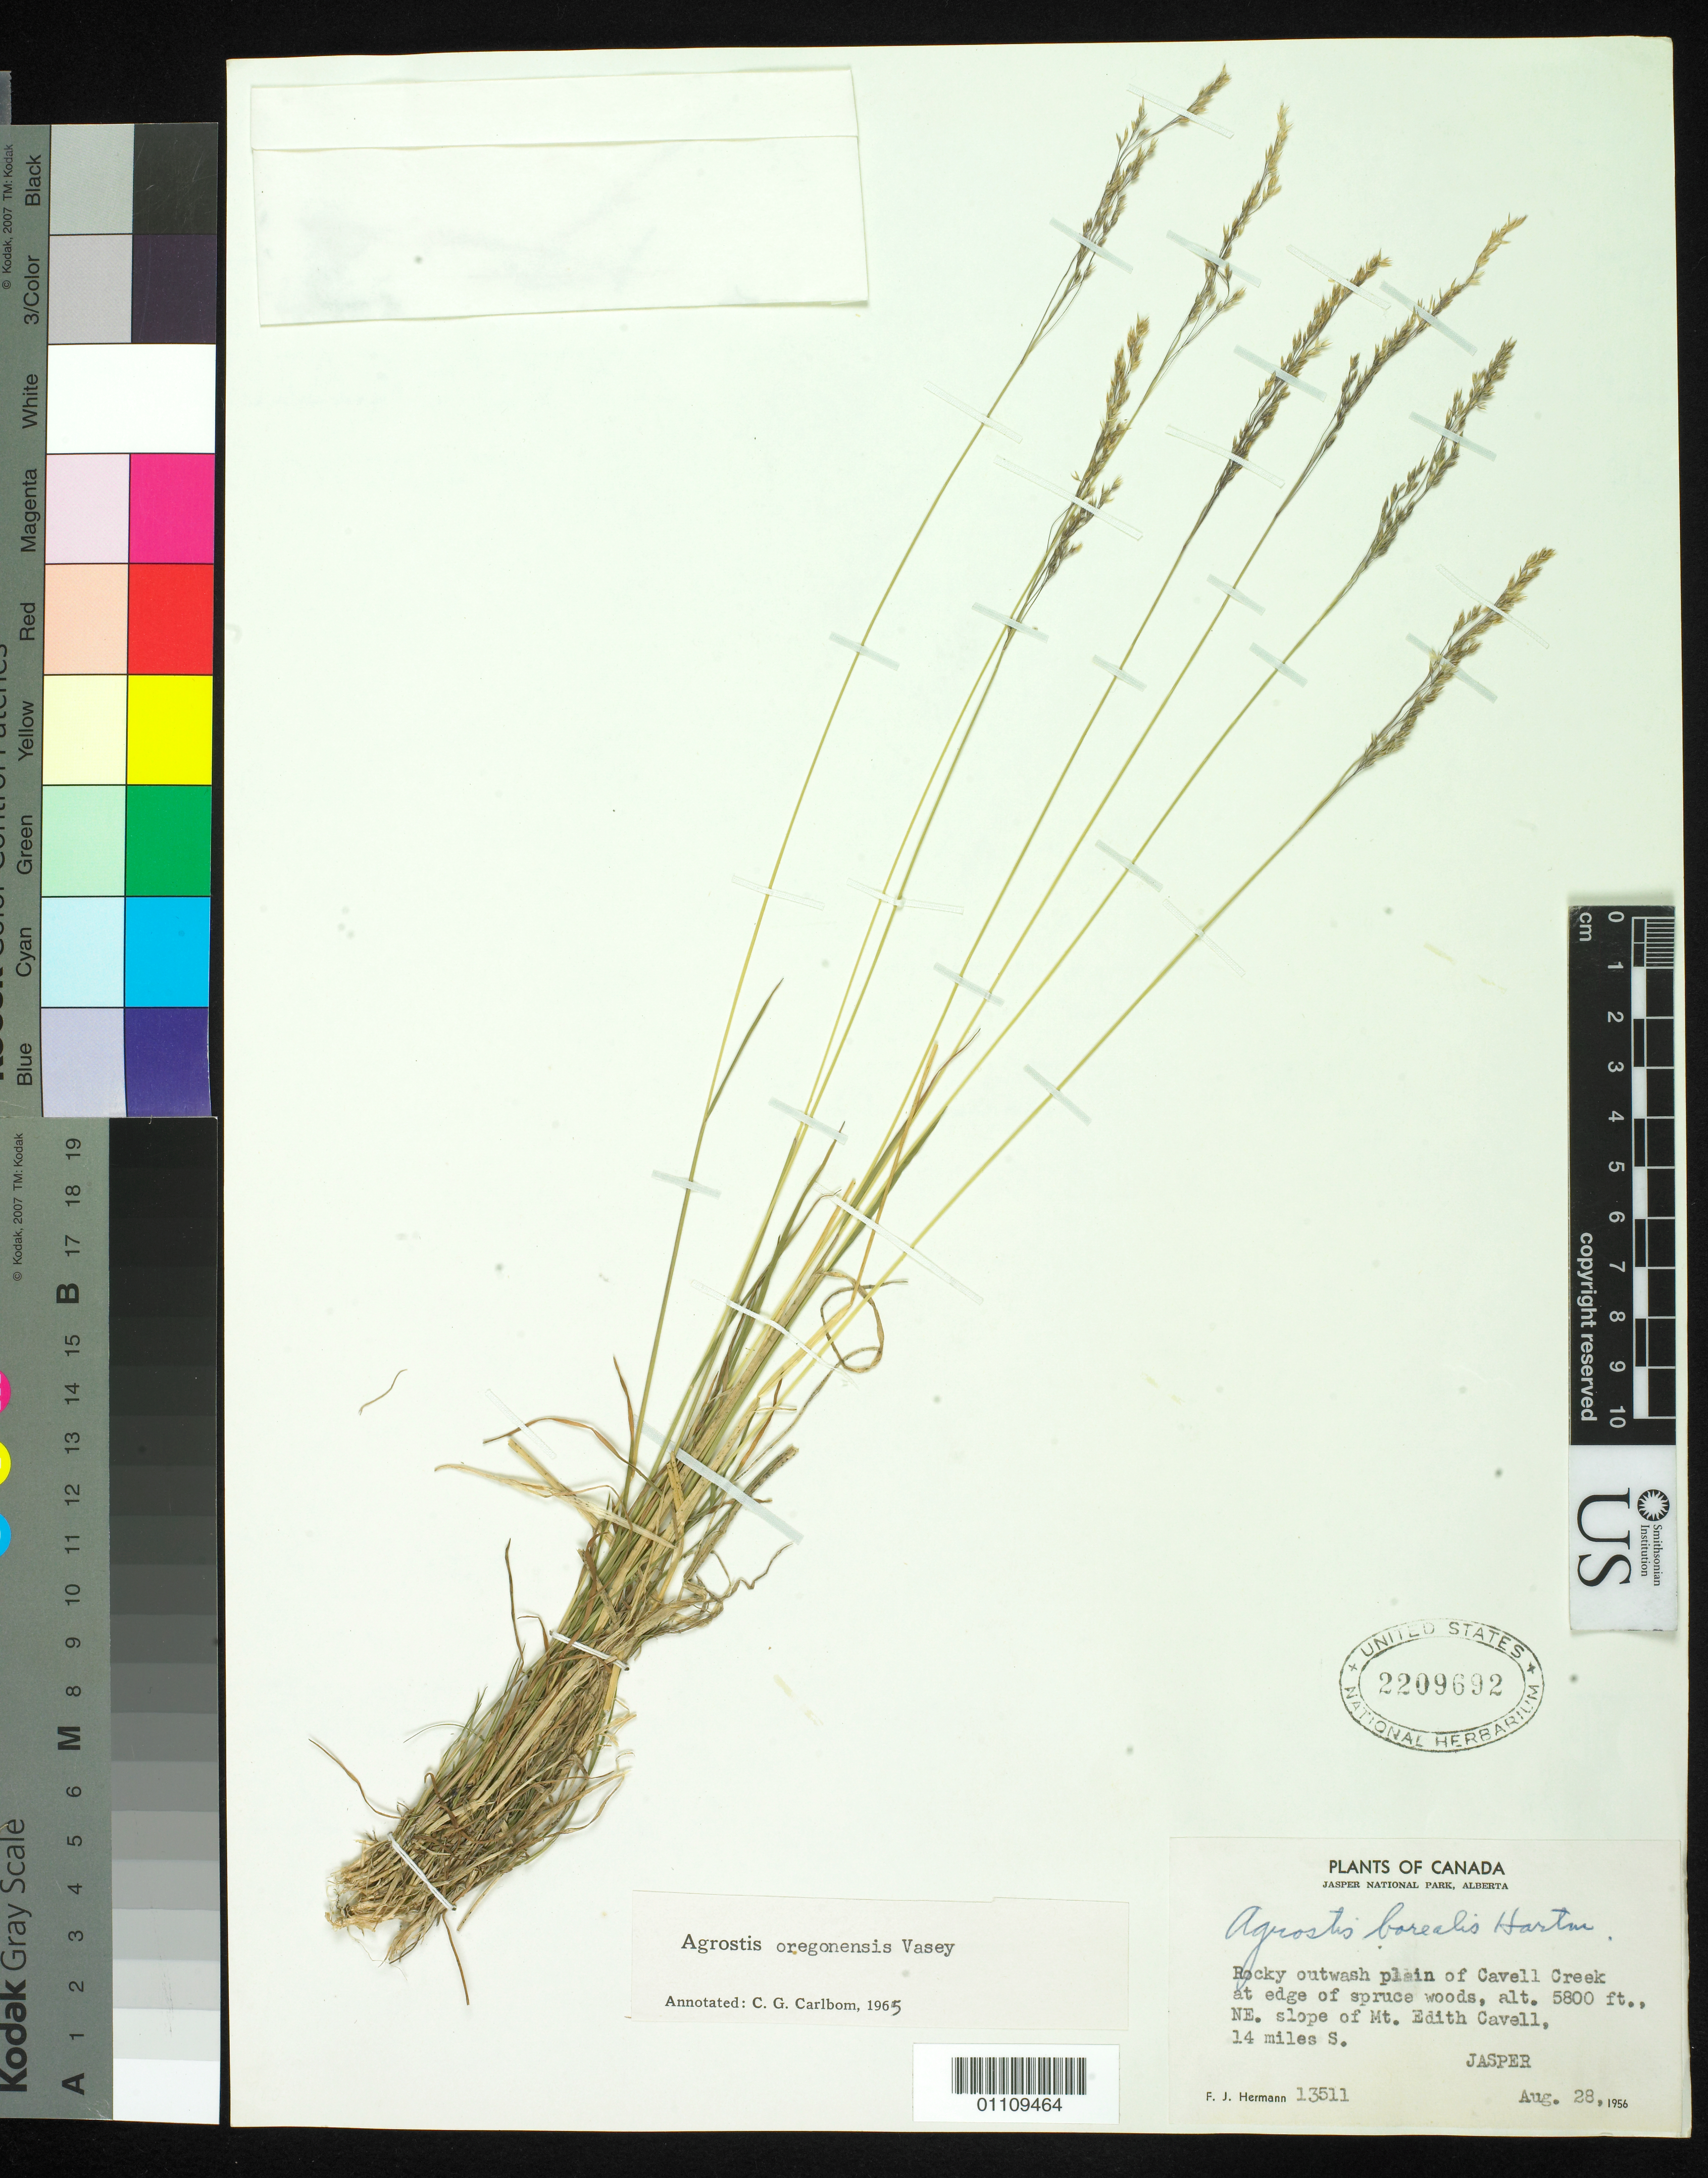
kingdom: Plantae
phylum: Tracheophyta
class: Liliopsida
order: Poales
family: Poaceae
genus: Agrostis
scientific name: Agrostis oregonensis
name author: Vasey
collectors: F. J. Hermann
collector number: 13511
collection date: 1956-08-28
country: Canada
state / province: Alberta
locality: Jasper National Park, rocky outwash plain of Cavell Creek, NE slope of Mt. Edith Cavell, 14 mi S.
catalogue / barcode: US 2209692